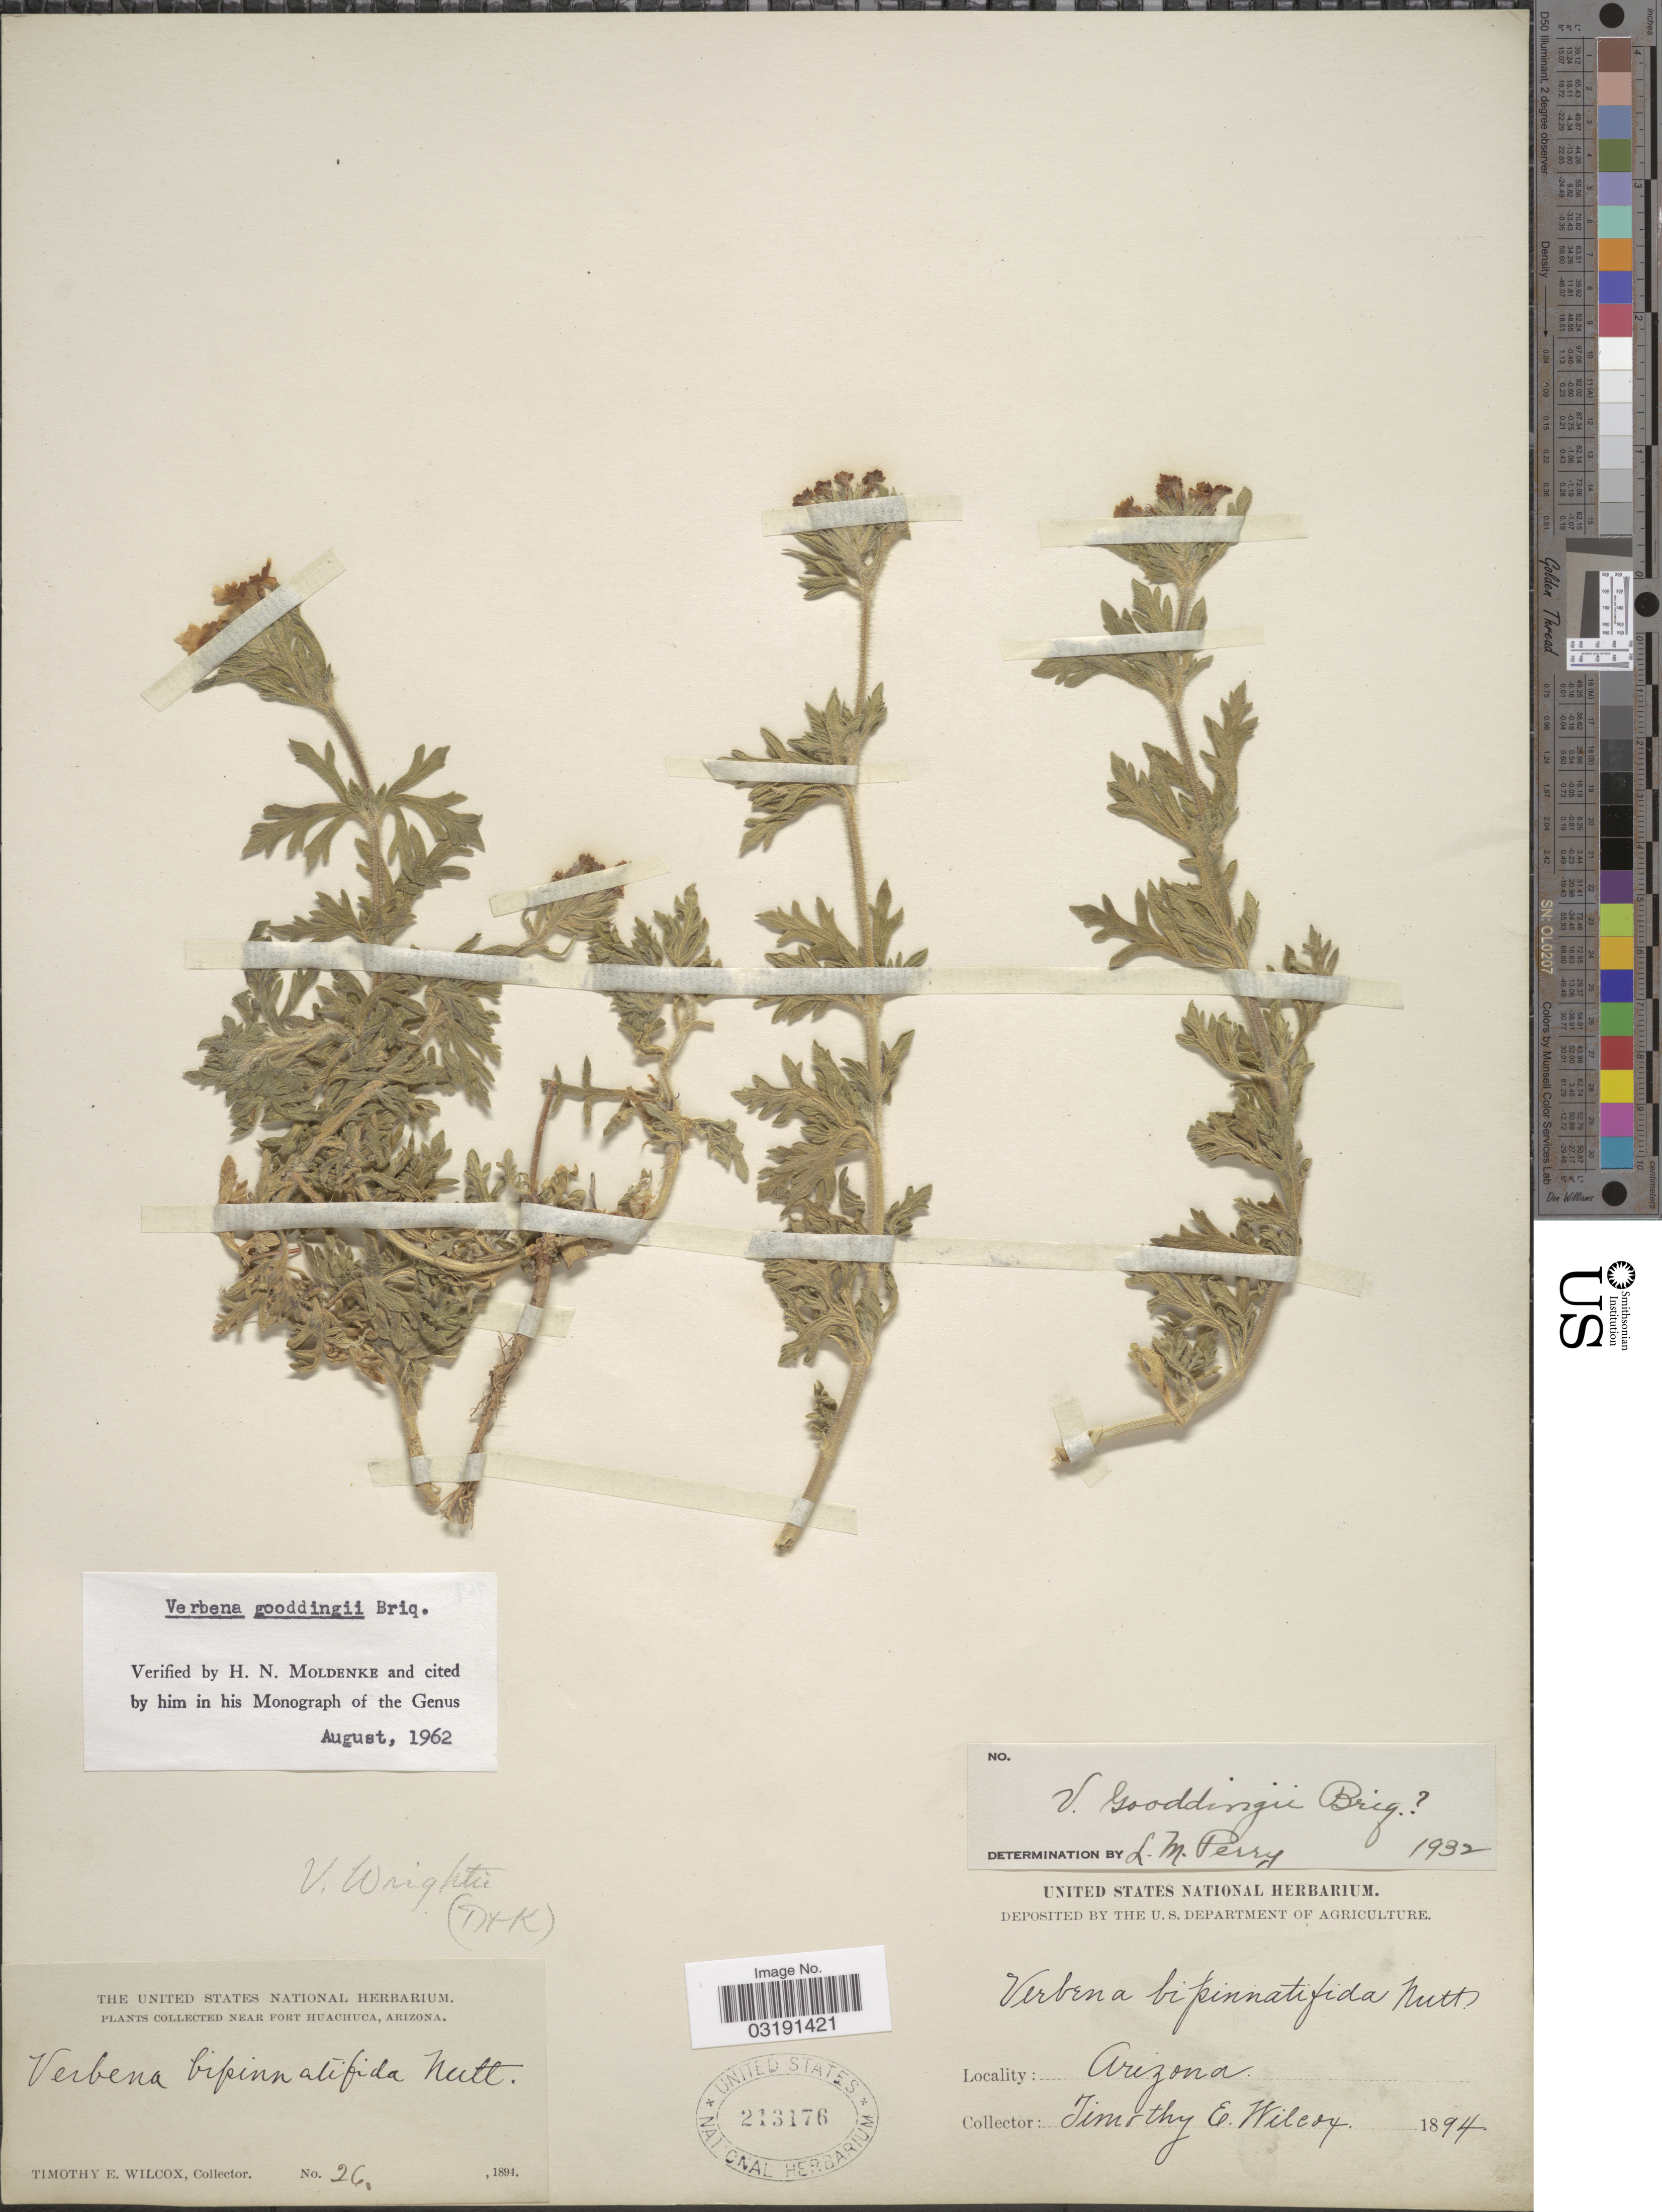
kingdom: Plantae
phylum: Tracheophyta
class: Magnoliopsida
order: Lamiales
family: Verbenaceae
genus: Verbena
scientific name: Verbena gooddingii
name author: Briq.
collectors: T. E. Wilcox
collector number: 26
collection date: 1894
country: United States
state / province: Arizona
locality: Near Port Huachuca.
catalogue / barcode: US 213176